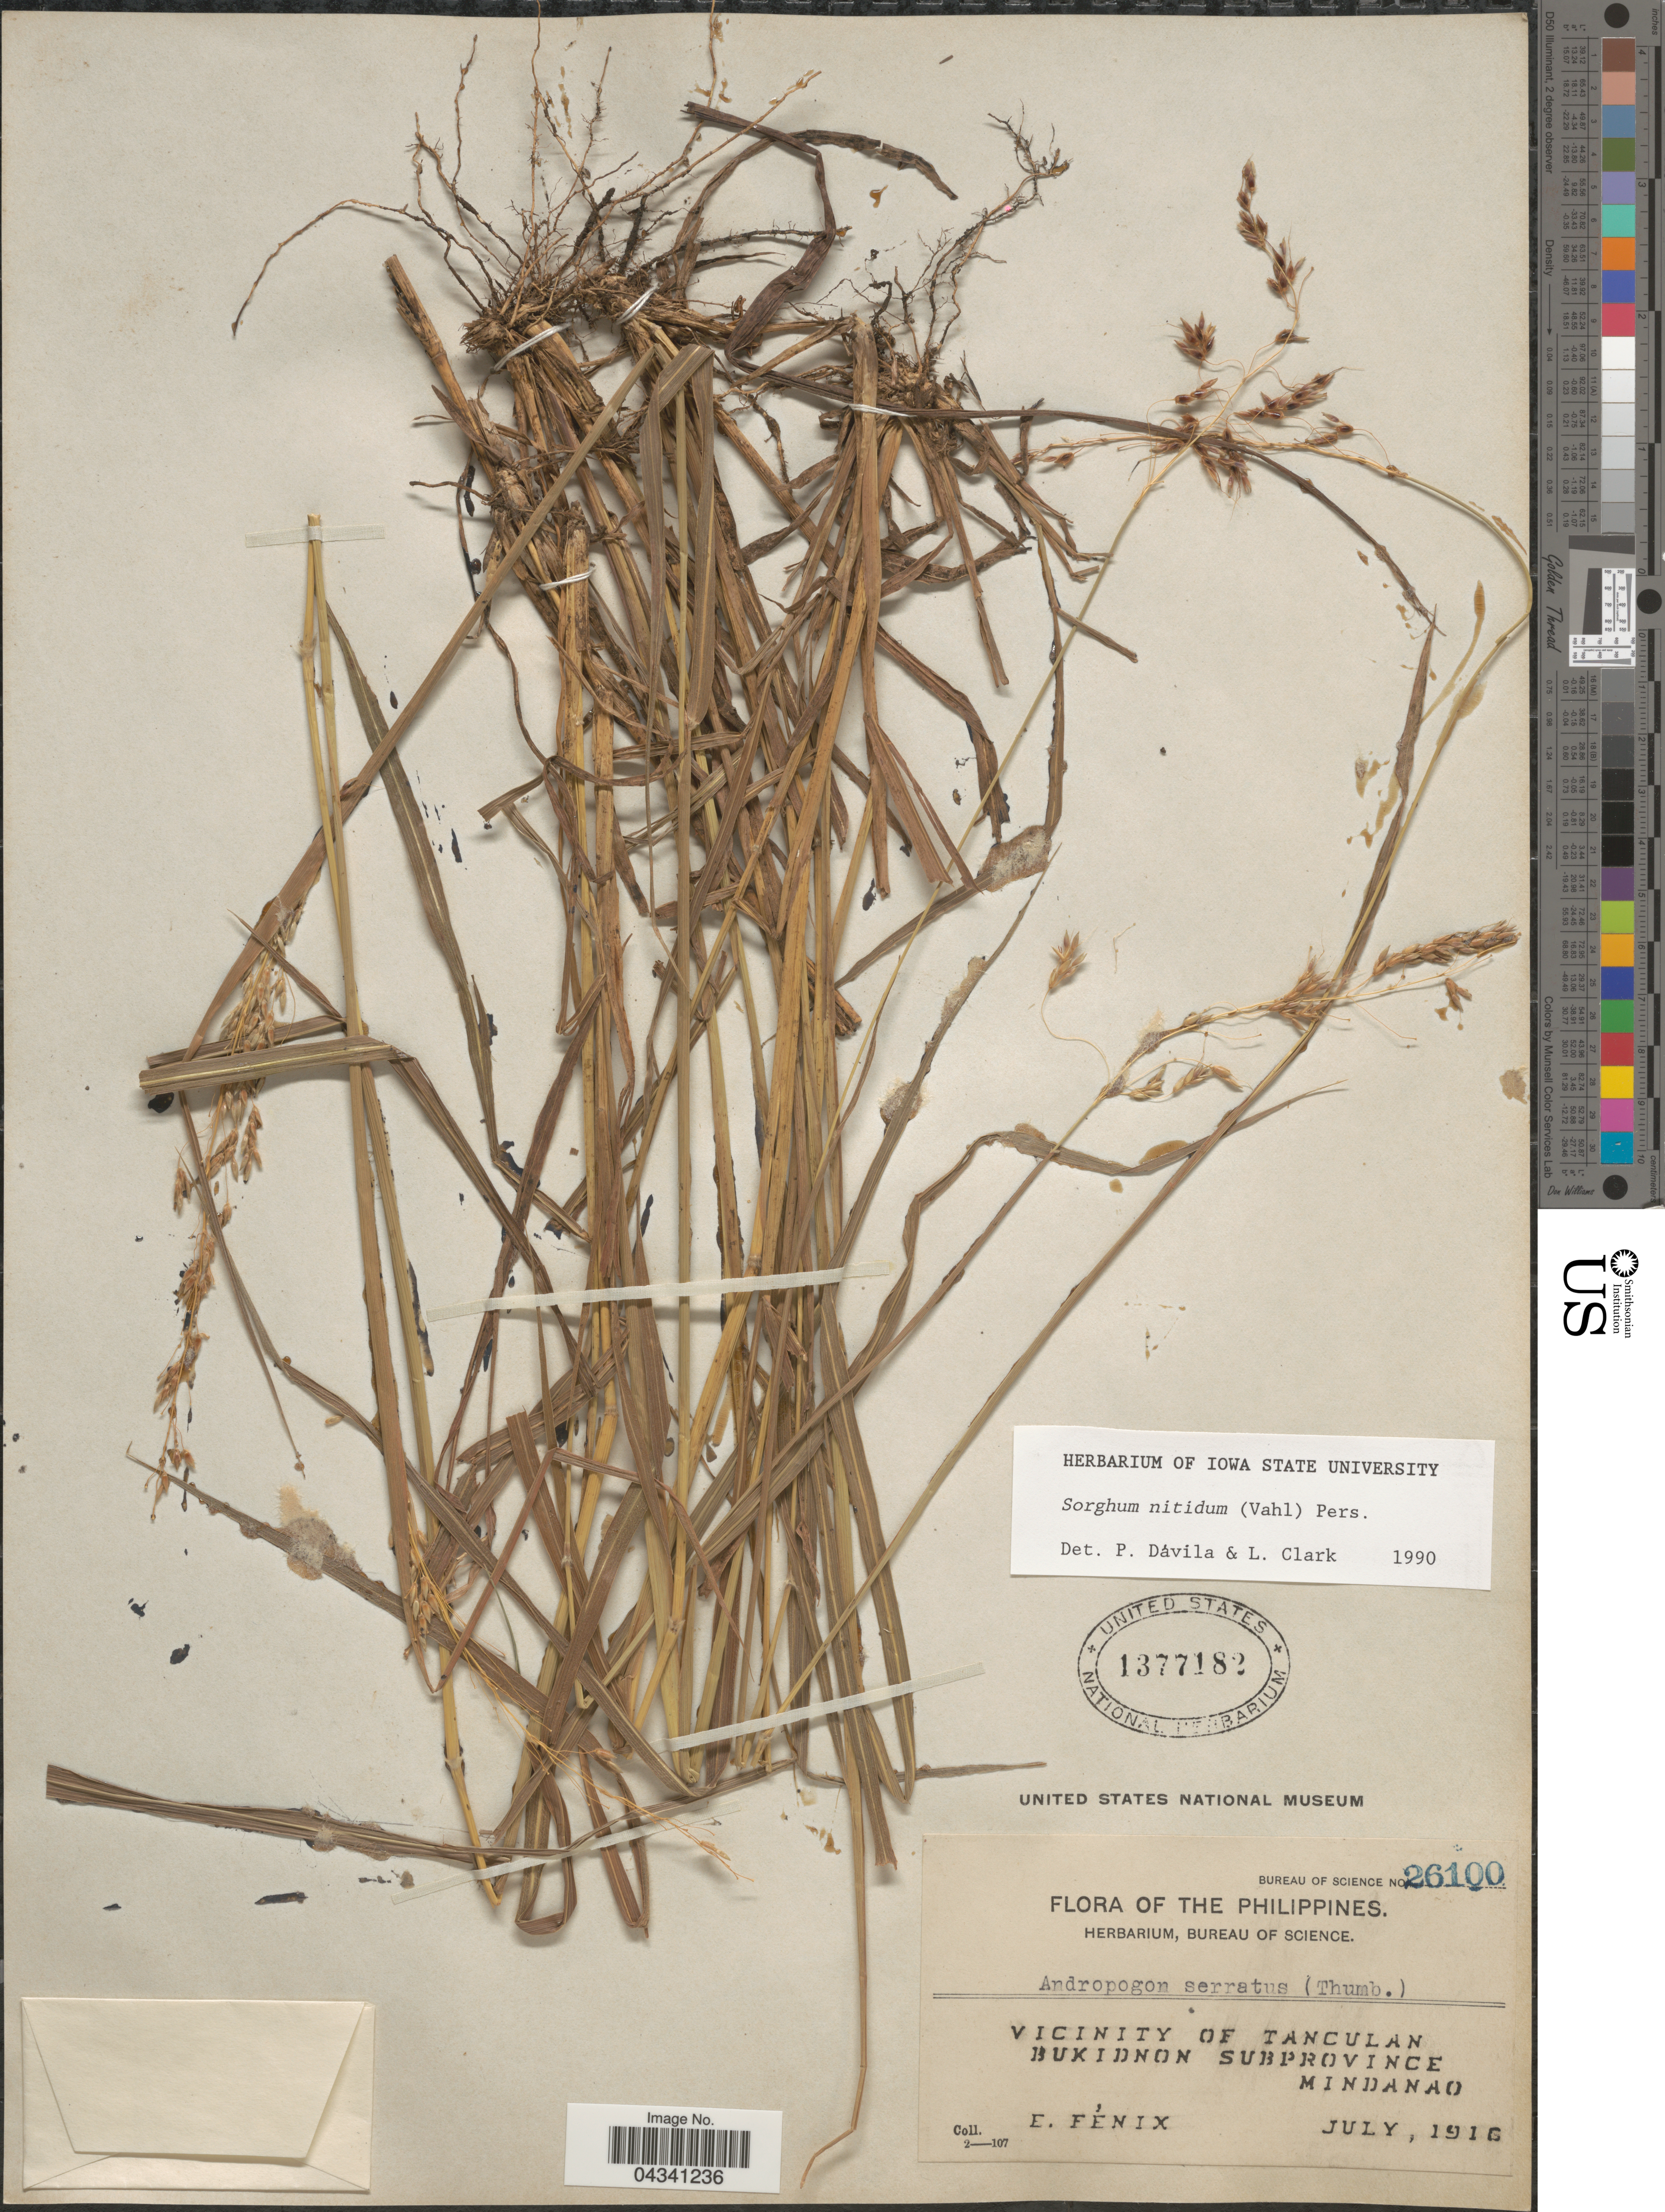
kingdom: Plantae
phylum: Tracheophyta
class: Liliopsida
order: Poales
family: Poaceae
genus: Sorghum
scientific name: Sorghum nitidum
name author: (Vahl) Pers.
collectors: E. Fénix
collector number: Bureau of Science 26100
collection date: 1916-07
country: Philippines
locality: Vicinity of Tanculan. Bukidnon Subprovince. Mindanao.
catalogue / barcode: US 1377182